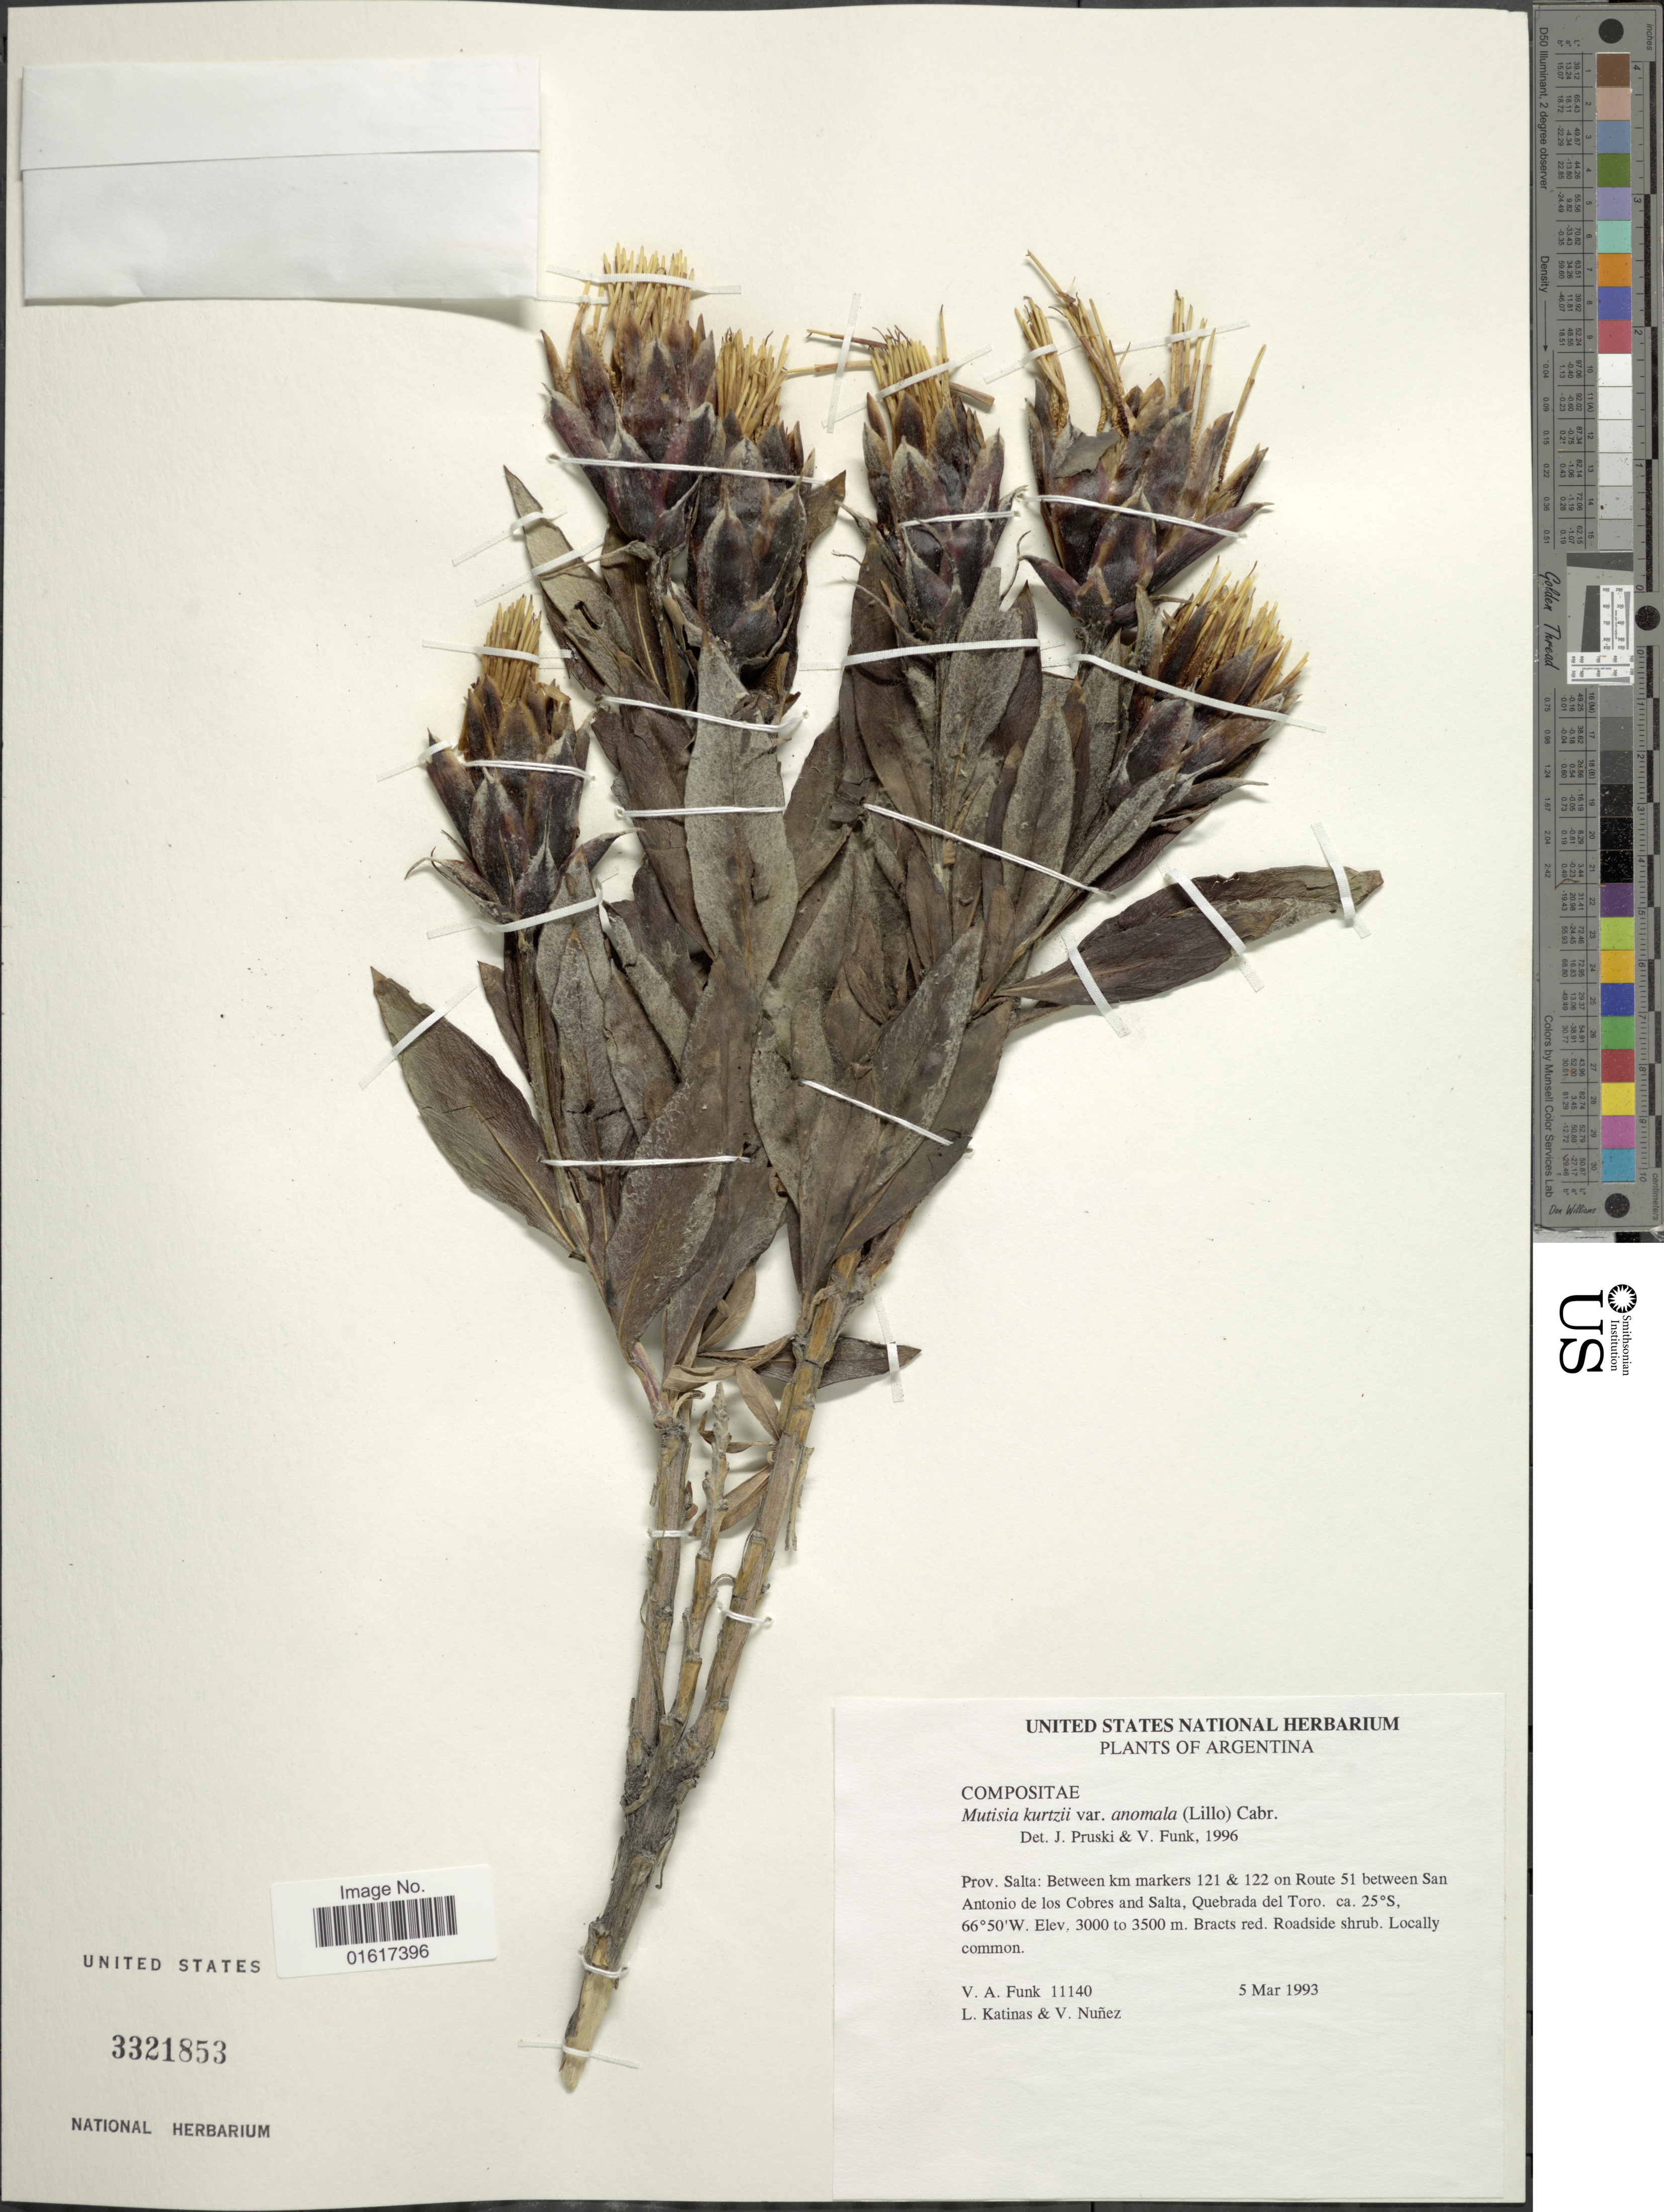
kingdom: Plantae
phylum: Tracheophyta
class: Magnoliopsida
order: Asterales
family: Asteraceae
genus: Mutisia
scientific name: Mutisia kurtzii var. anomala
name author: (Lillo) Cabrera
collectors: V. Funk, L. Katinas & V. Nuñez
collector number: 11140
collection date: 1993-03-05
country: Argentina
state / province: Salta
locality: Between km markers 121 & 122 on Route 51 between San Antonio de los Cobres and Salta, Quebrada del Toro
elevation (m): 3000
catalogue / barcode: US 3321853